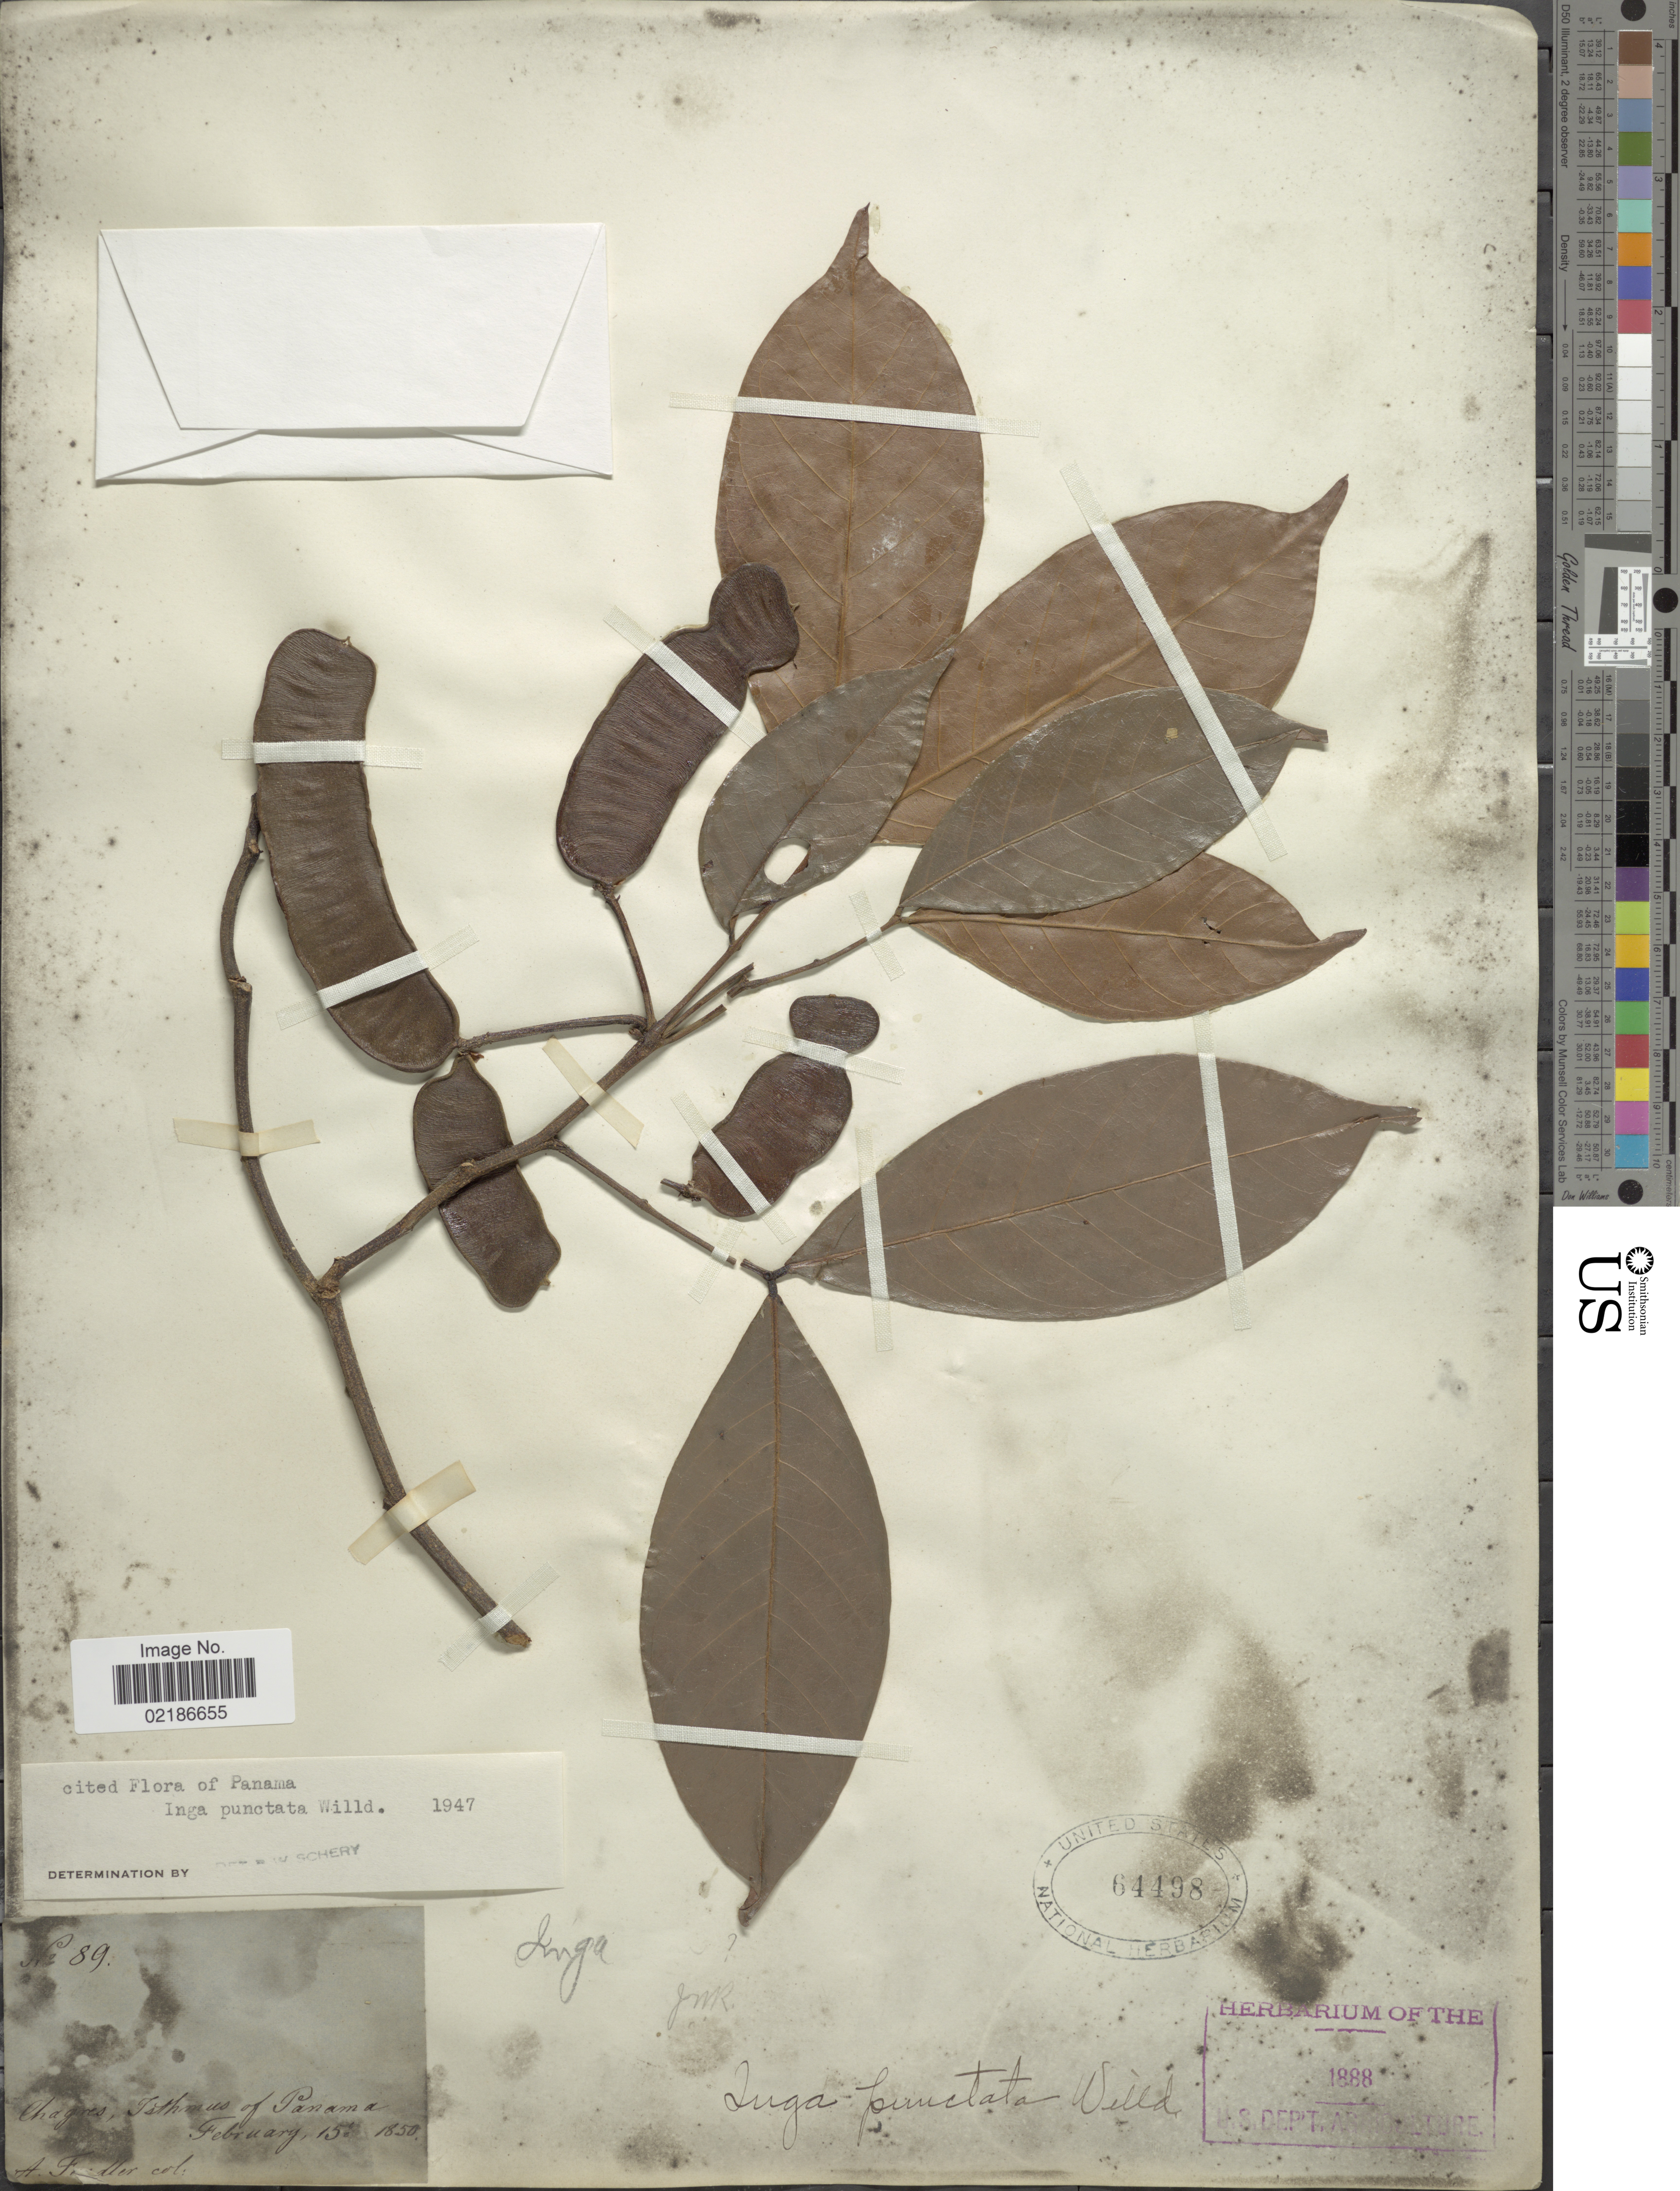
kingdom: Plantae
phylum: Tracheophyta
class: Magnoliopsida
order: Fabales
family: Fabaceae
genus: Inga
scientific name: Inga punctata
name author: Willd.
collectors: A. Fendler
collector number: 89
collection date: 1850-02-15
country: Panama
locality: Chagres, Isthmus Panama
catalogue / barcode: US 64498